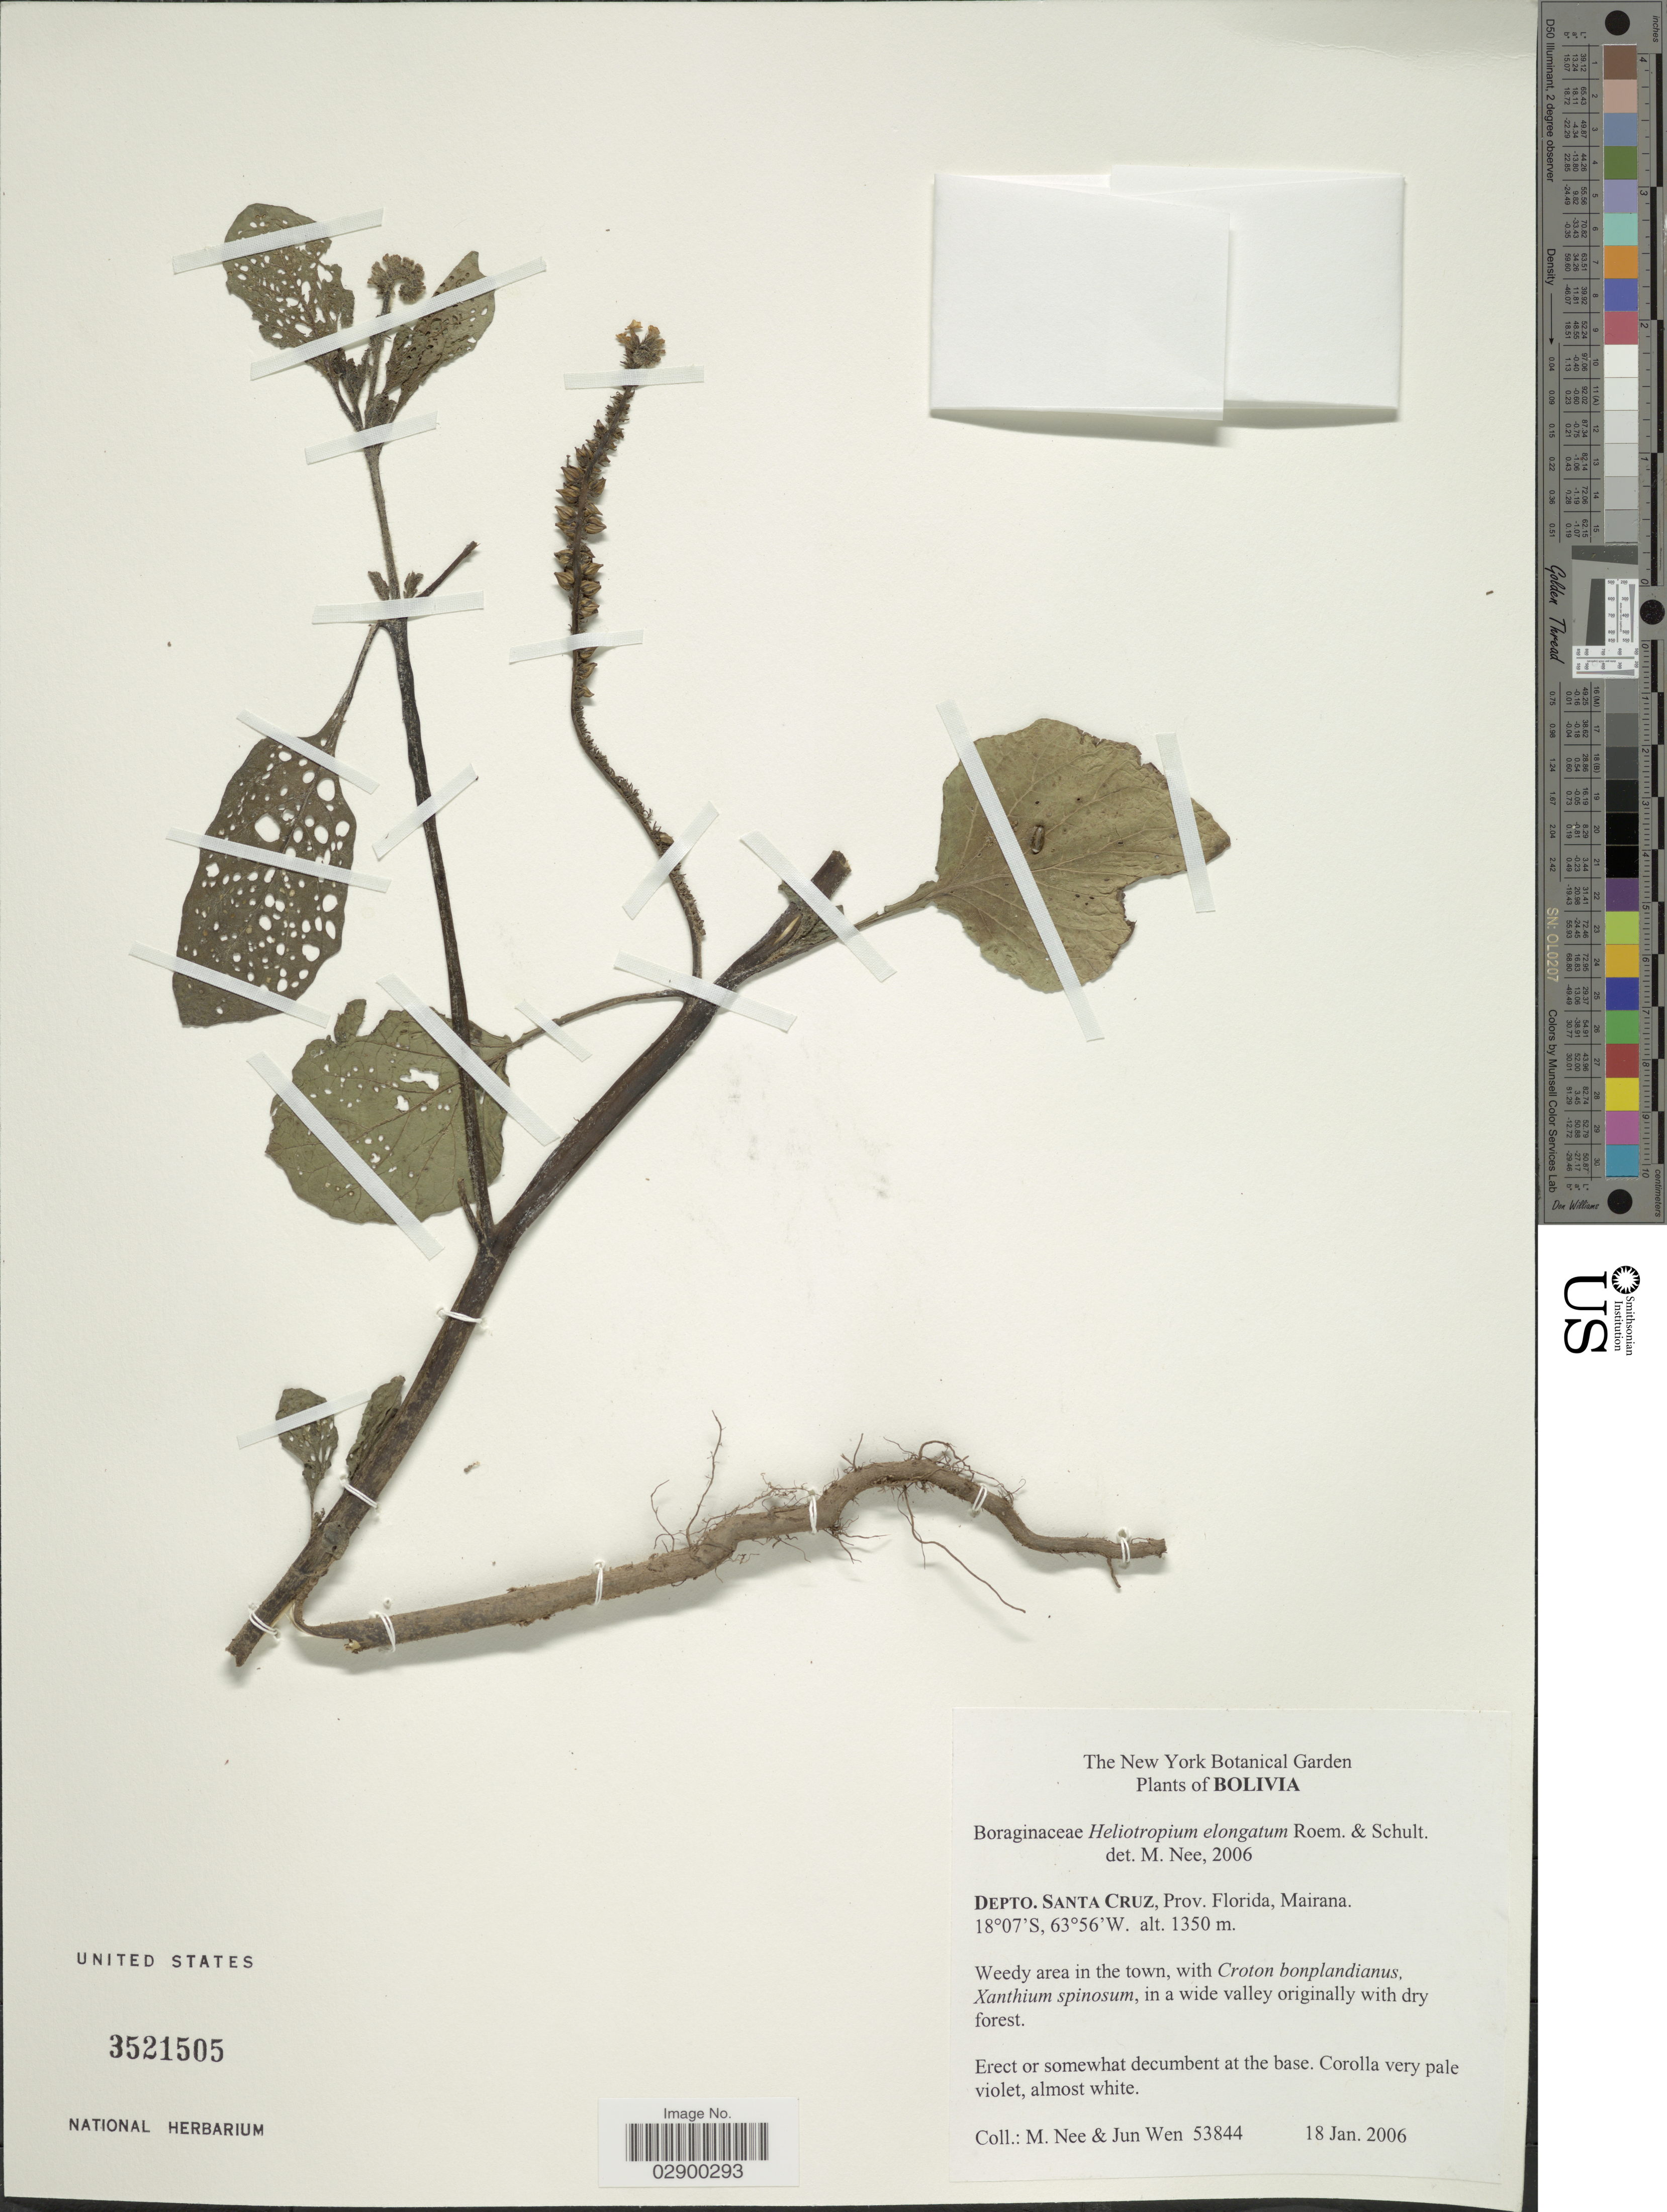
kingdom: Plantae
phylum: Tracheophyta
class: Magnoliopsida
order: Boraginales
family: Heliotropiaceae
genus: Heliotropium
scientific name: Heliotropium elongatum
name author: (Lehm.) Gürke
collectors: M. Nee & J. Wen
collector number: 53844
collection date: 2006-01-18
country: Bolivia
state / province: Santa Cruz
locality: Depto. Santa Cruz, Prov. Florida, Mairana.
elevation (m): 1350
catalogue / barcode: US 3521505